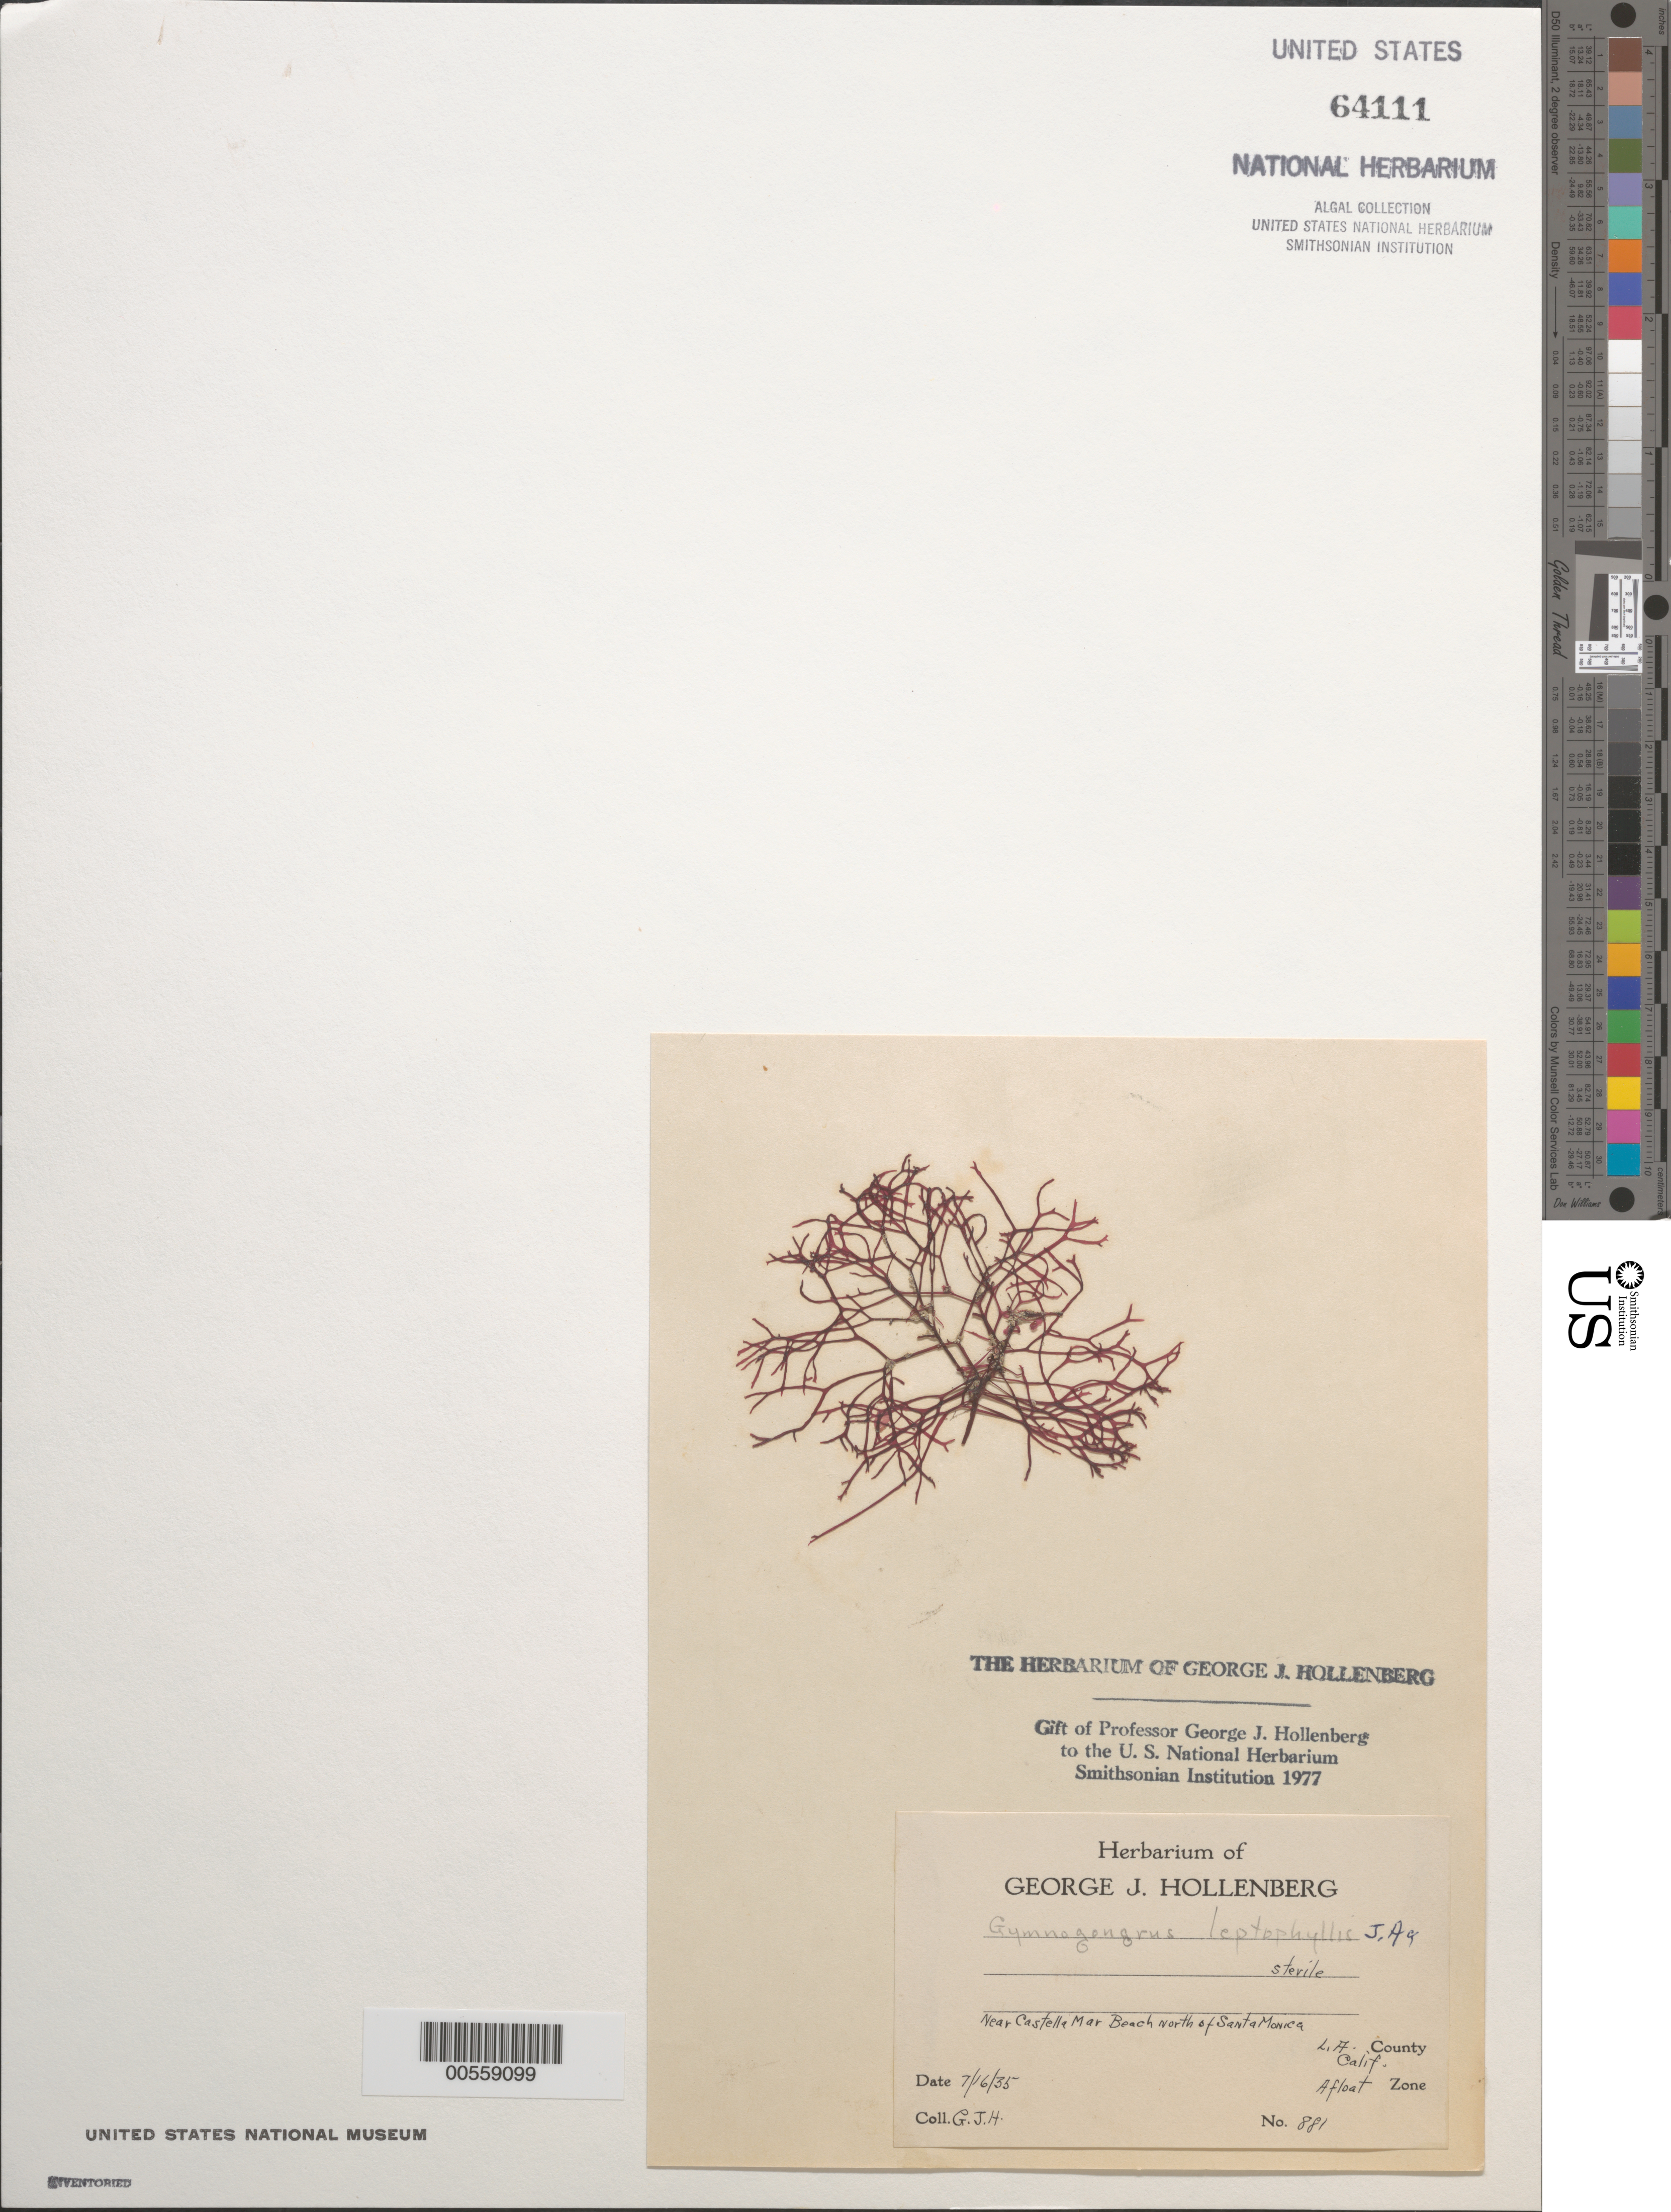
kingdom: Plantae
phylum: Rhodophyta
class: Florideophyceae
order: Gigartinales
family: Phyllophoraceae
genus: Besa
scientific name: Besa leptophylla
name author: (J. Agardh) M.S.Calderon & K.A. Miller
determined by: Algae name updating Project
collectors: G. Hollenberg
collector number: GJH 881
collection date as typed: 16 Jul 1935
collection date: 1935-07-16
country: United States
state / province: California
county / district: Los Angeles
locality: Near Castle Mar Beach, north of Santa Monica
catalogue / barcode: US 64111